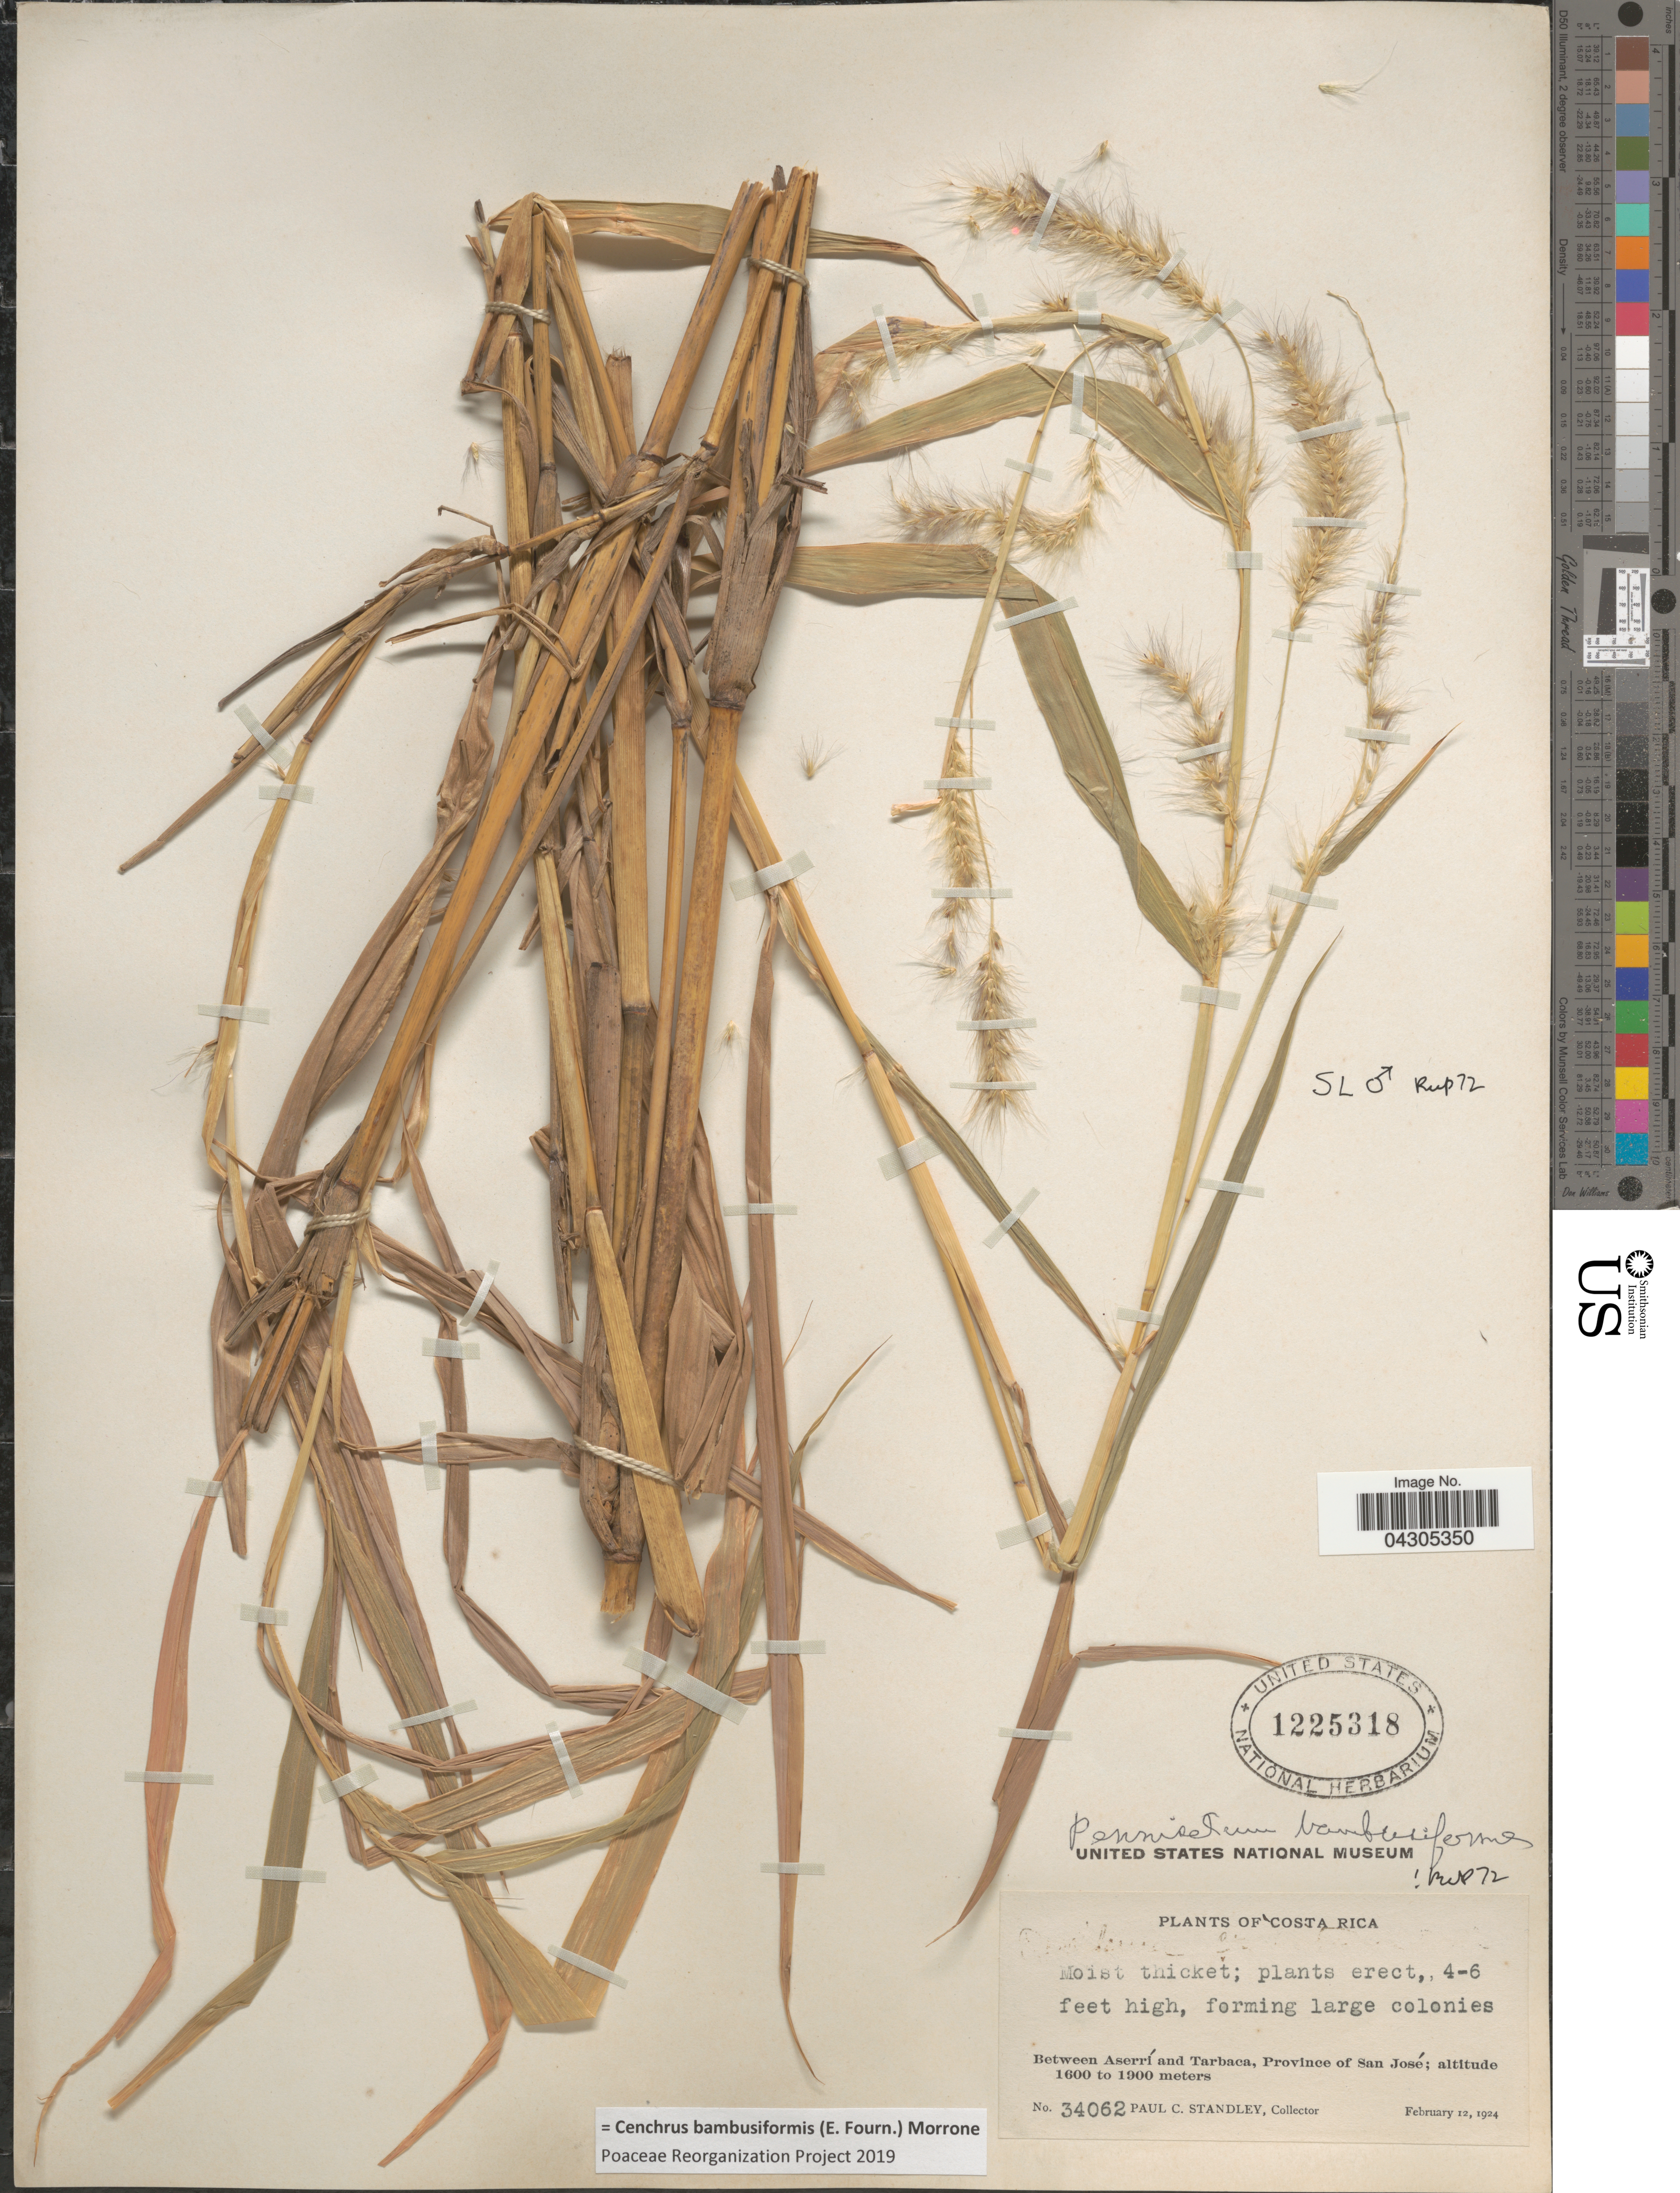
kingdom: Plantae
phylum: Tracheophyta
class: Liliopsida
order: Poales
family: Poaceae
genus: Cenchrus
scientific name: Cenchrus bambusiformis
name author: (E. Fourn.) Morrone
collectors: P. C. Standley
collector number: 34062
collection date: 1924-02-12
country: Costa Rica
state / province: San José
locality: Between Aserrí and Tarbaca.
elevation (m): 1600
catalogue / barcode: US 1225318